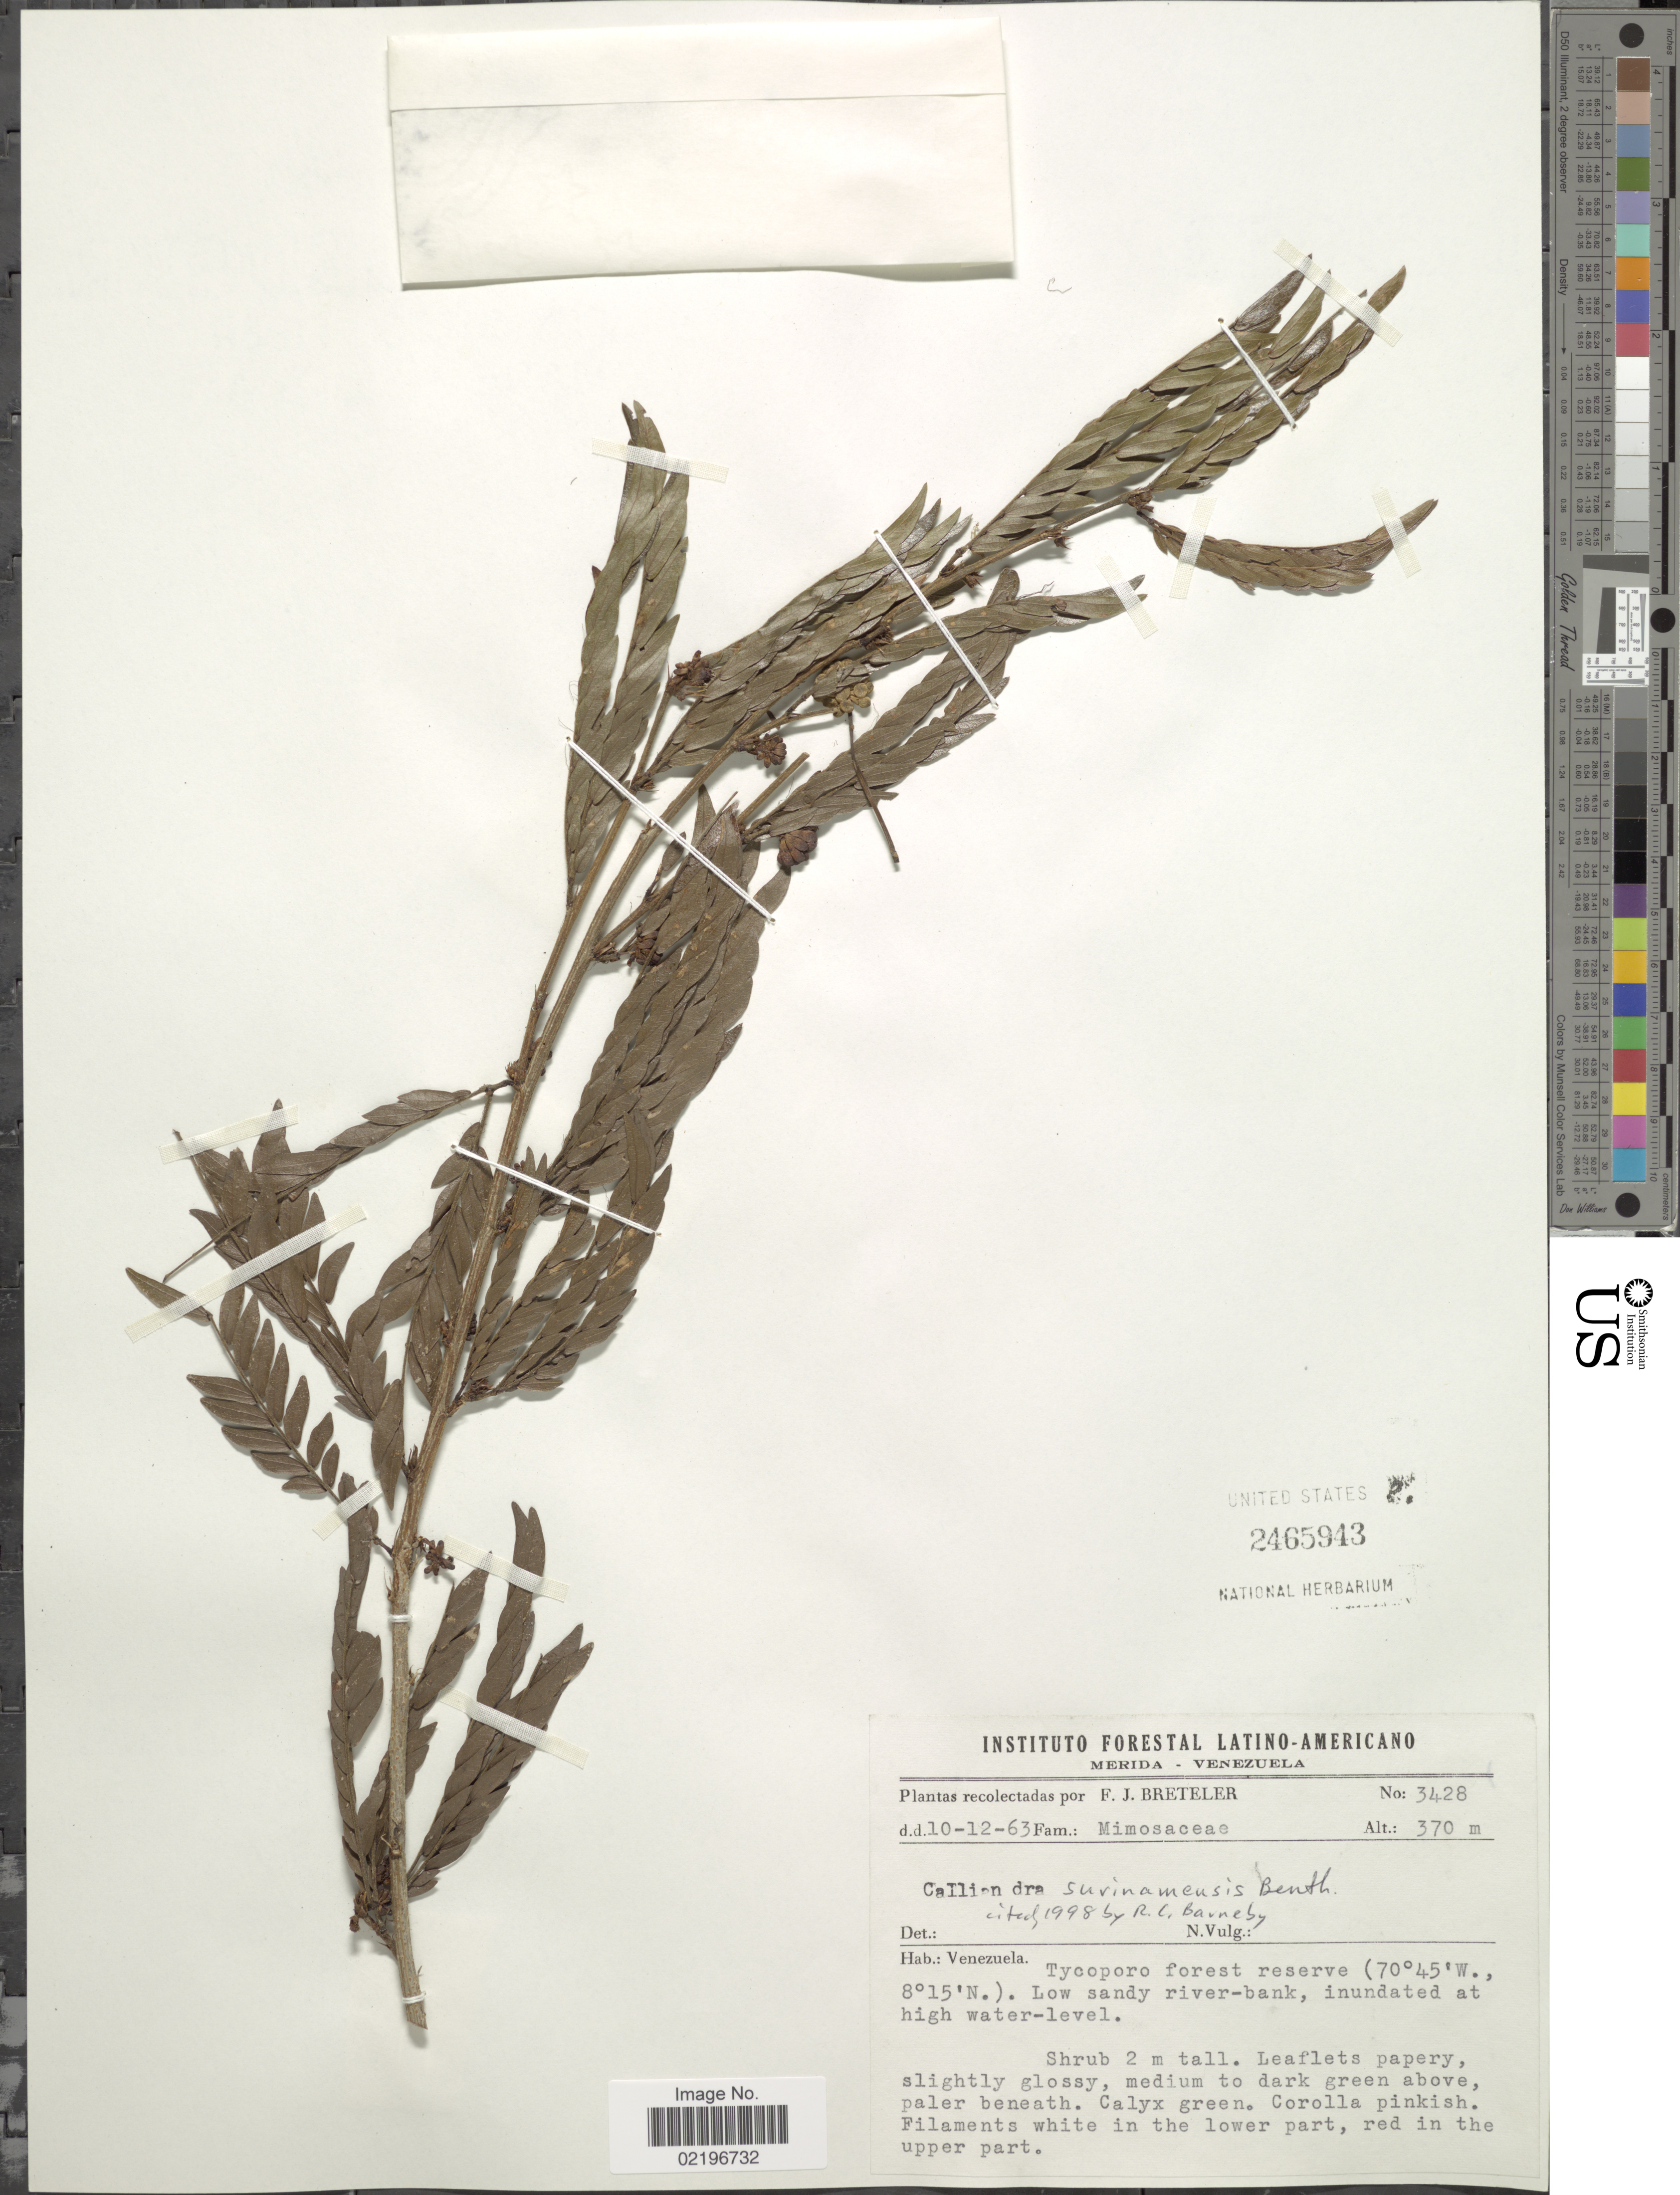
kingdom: Plantae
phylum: Tracheophyta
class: Magnoliopsida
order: Fabales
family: Fabaceae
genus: Calliandra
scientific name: Calliandra surinamensis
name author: Benth.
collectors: F. J. Breteler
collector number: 3428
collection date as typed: Transcribed d/m/y: 10/12/63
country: Venezuela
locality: Tycoporo forest reserve.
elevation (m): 370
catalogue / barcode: US 2465943